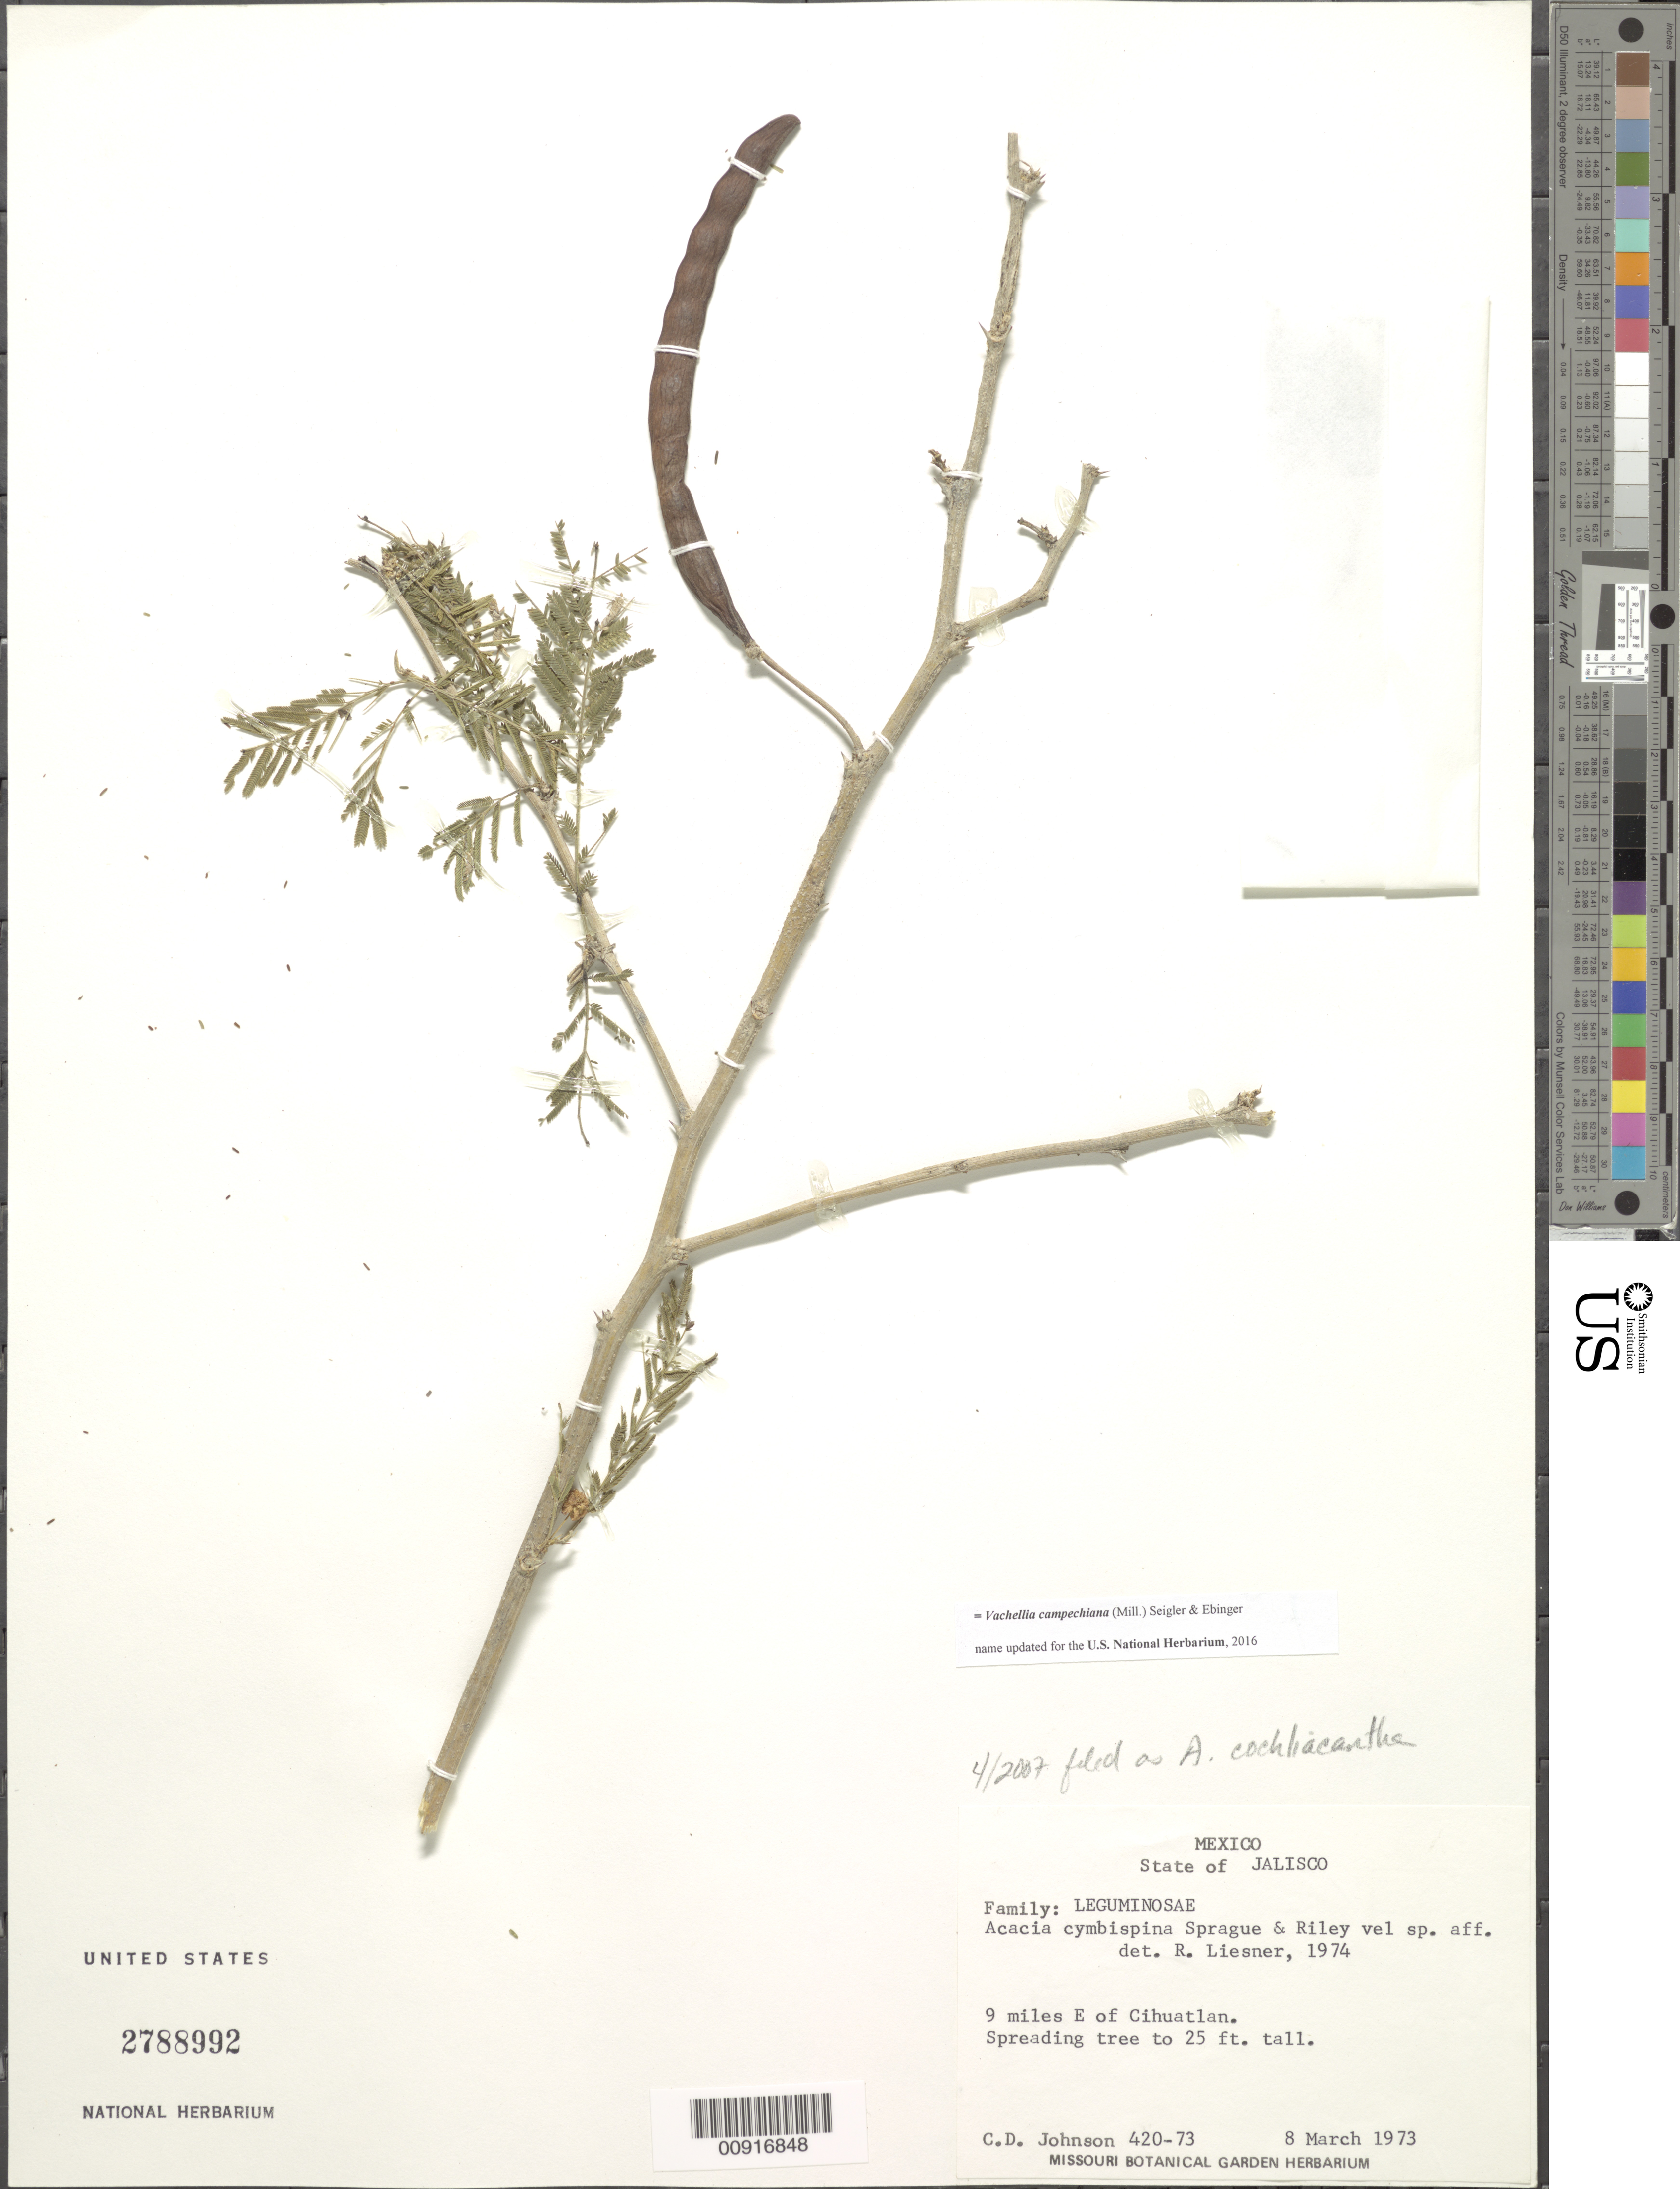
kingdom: Plantae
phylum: Tracheophyta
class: Magnoliopsida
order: Fabales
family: Fabaceae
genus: Vachellia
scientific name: Vachellia campechiana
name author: (Mill.) Seigler & Ebinger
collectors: C. D. Johnson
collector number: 420-73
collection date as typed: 08 Mar 1973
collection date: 1973-03-08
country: Mexico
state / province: Jalisco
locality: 9 miles E of Cihuatlan.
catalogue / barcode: US 2788992